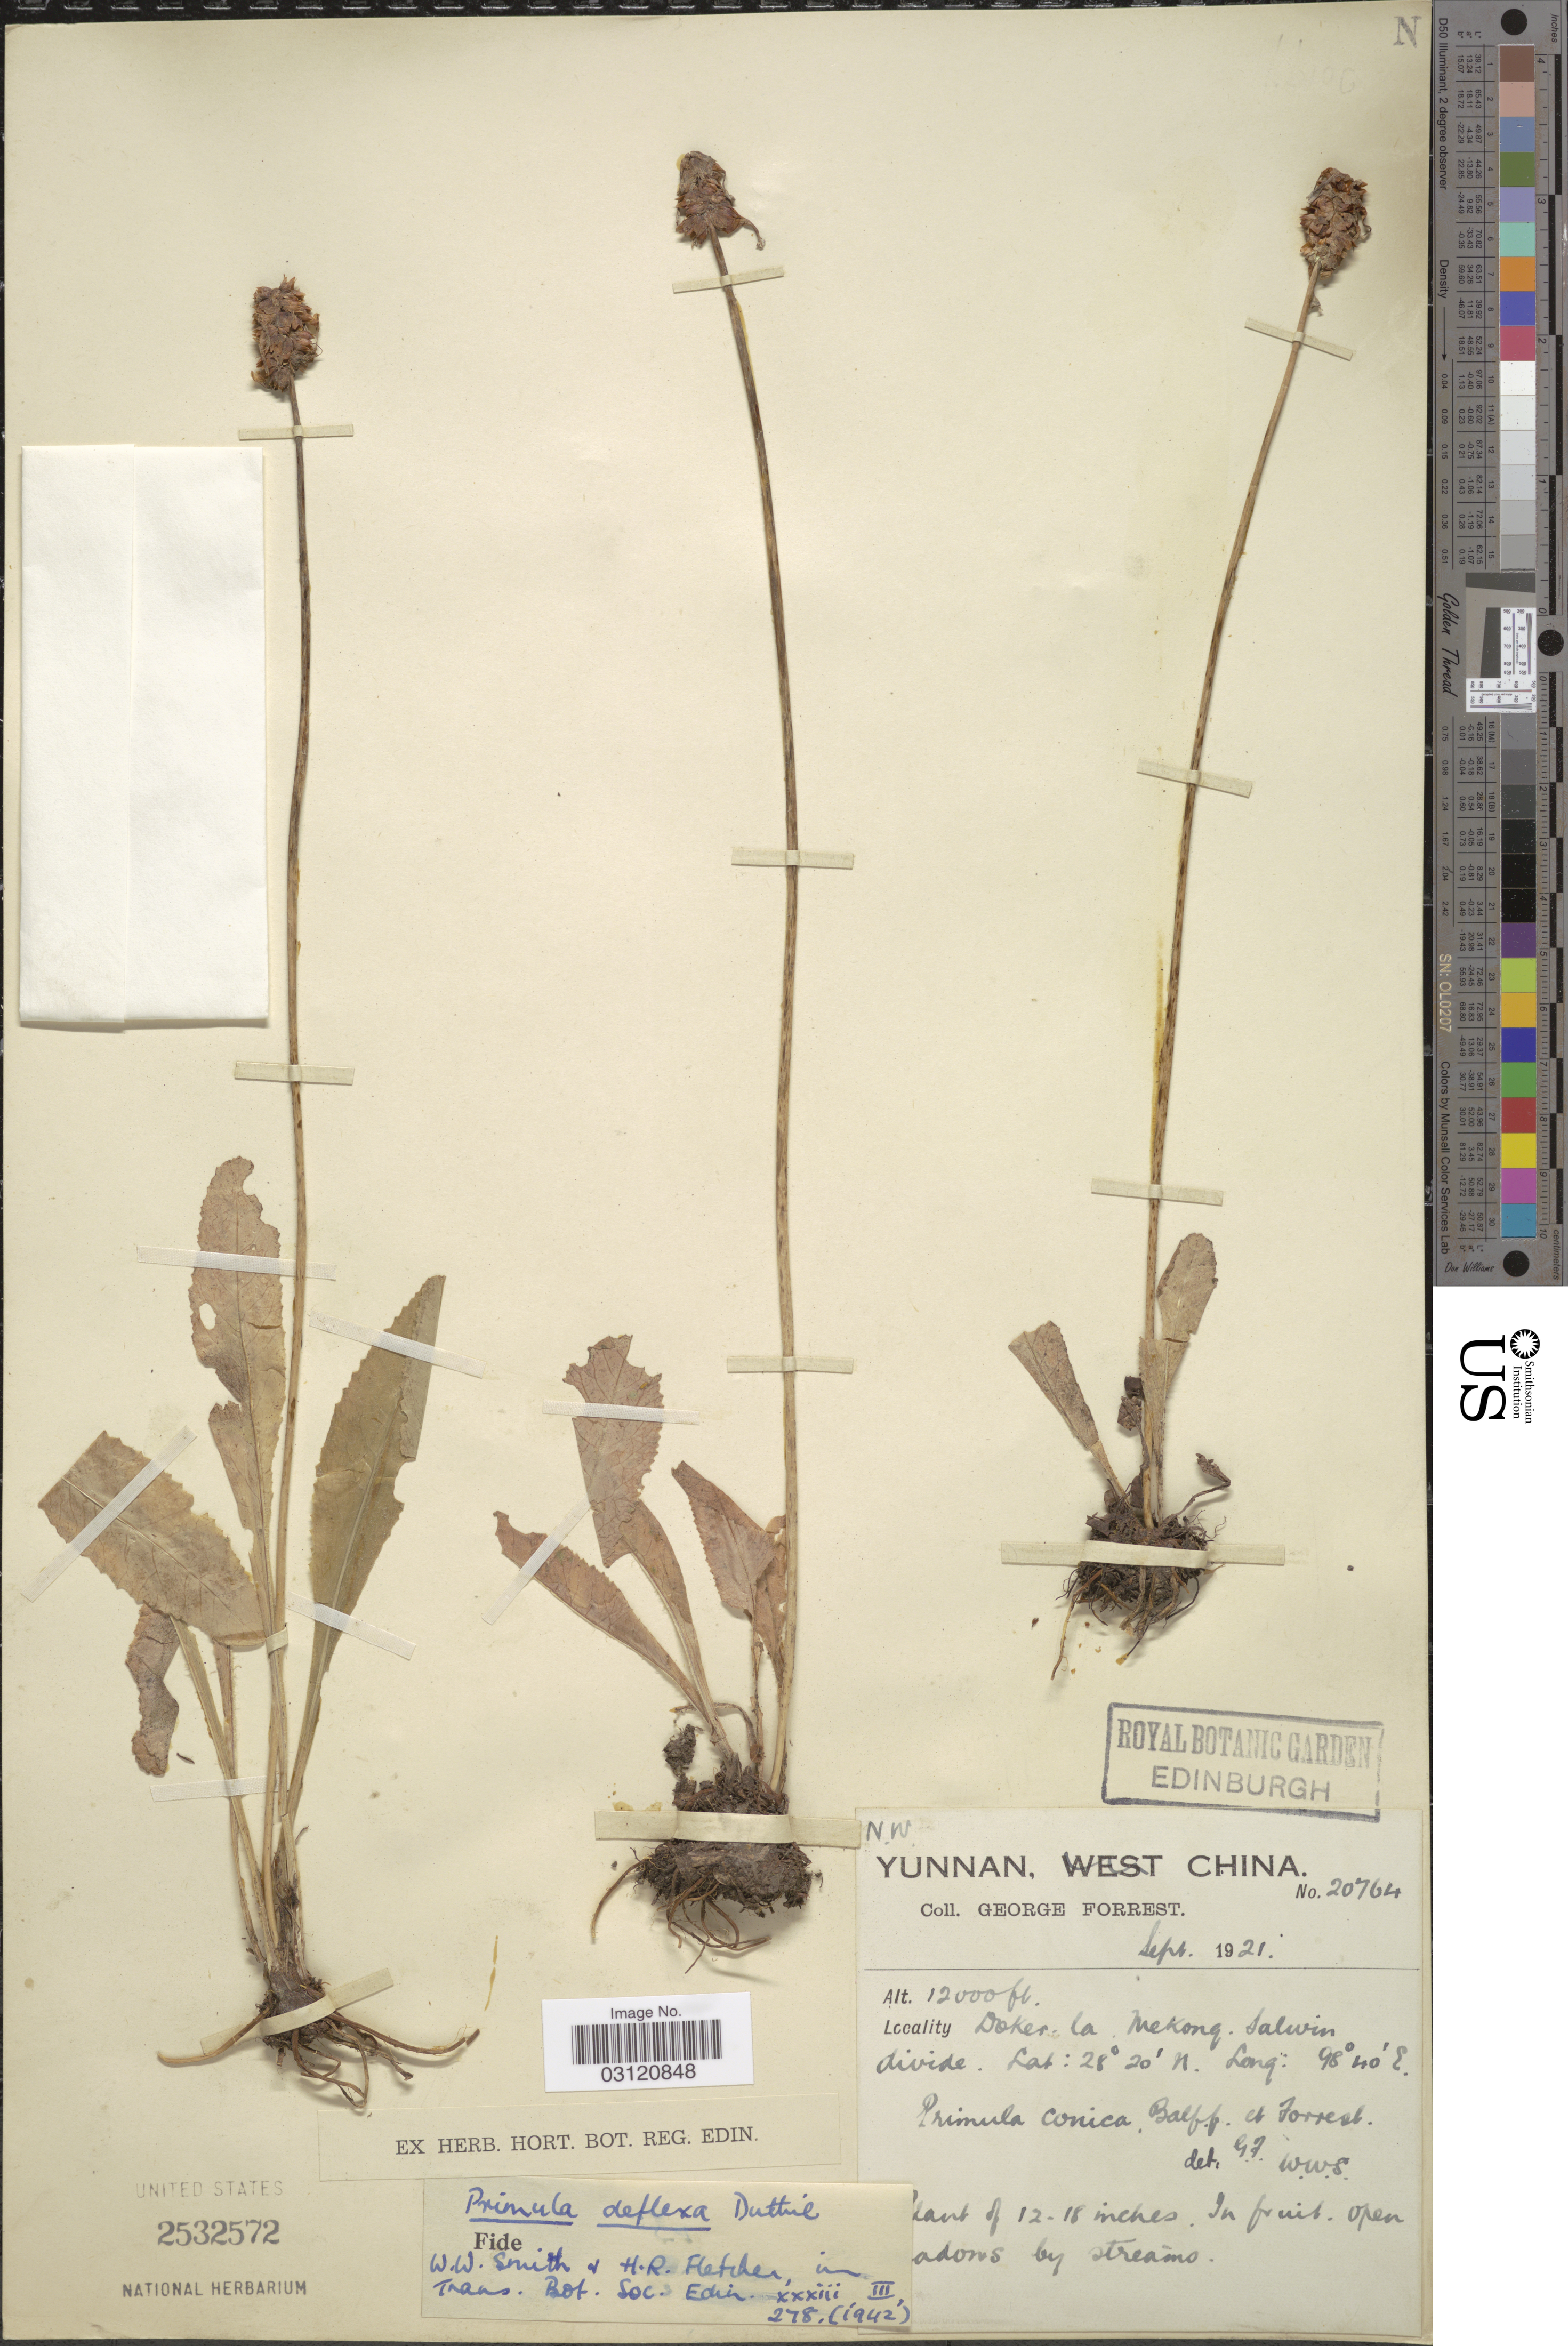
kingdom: Plantae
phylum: Tracheophyta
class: Magnoliopsida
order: Ericales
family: Primulaceae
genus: Primula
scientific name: Primula deflexa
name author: Duthie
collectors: G. Forrest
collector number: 20764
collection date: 1921-09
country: China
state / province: Yunnan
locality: N.W. Yunnan. Doker La Mekong, Salwin divide.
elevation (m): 3658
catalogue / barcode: US 2532572